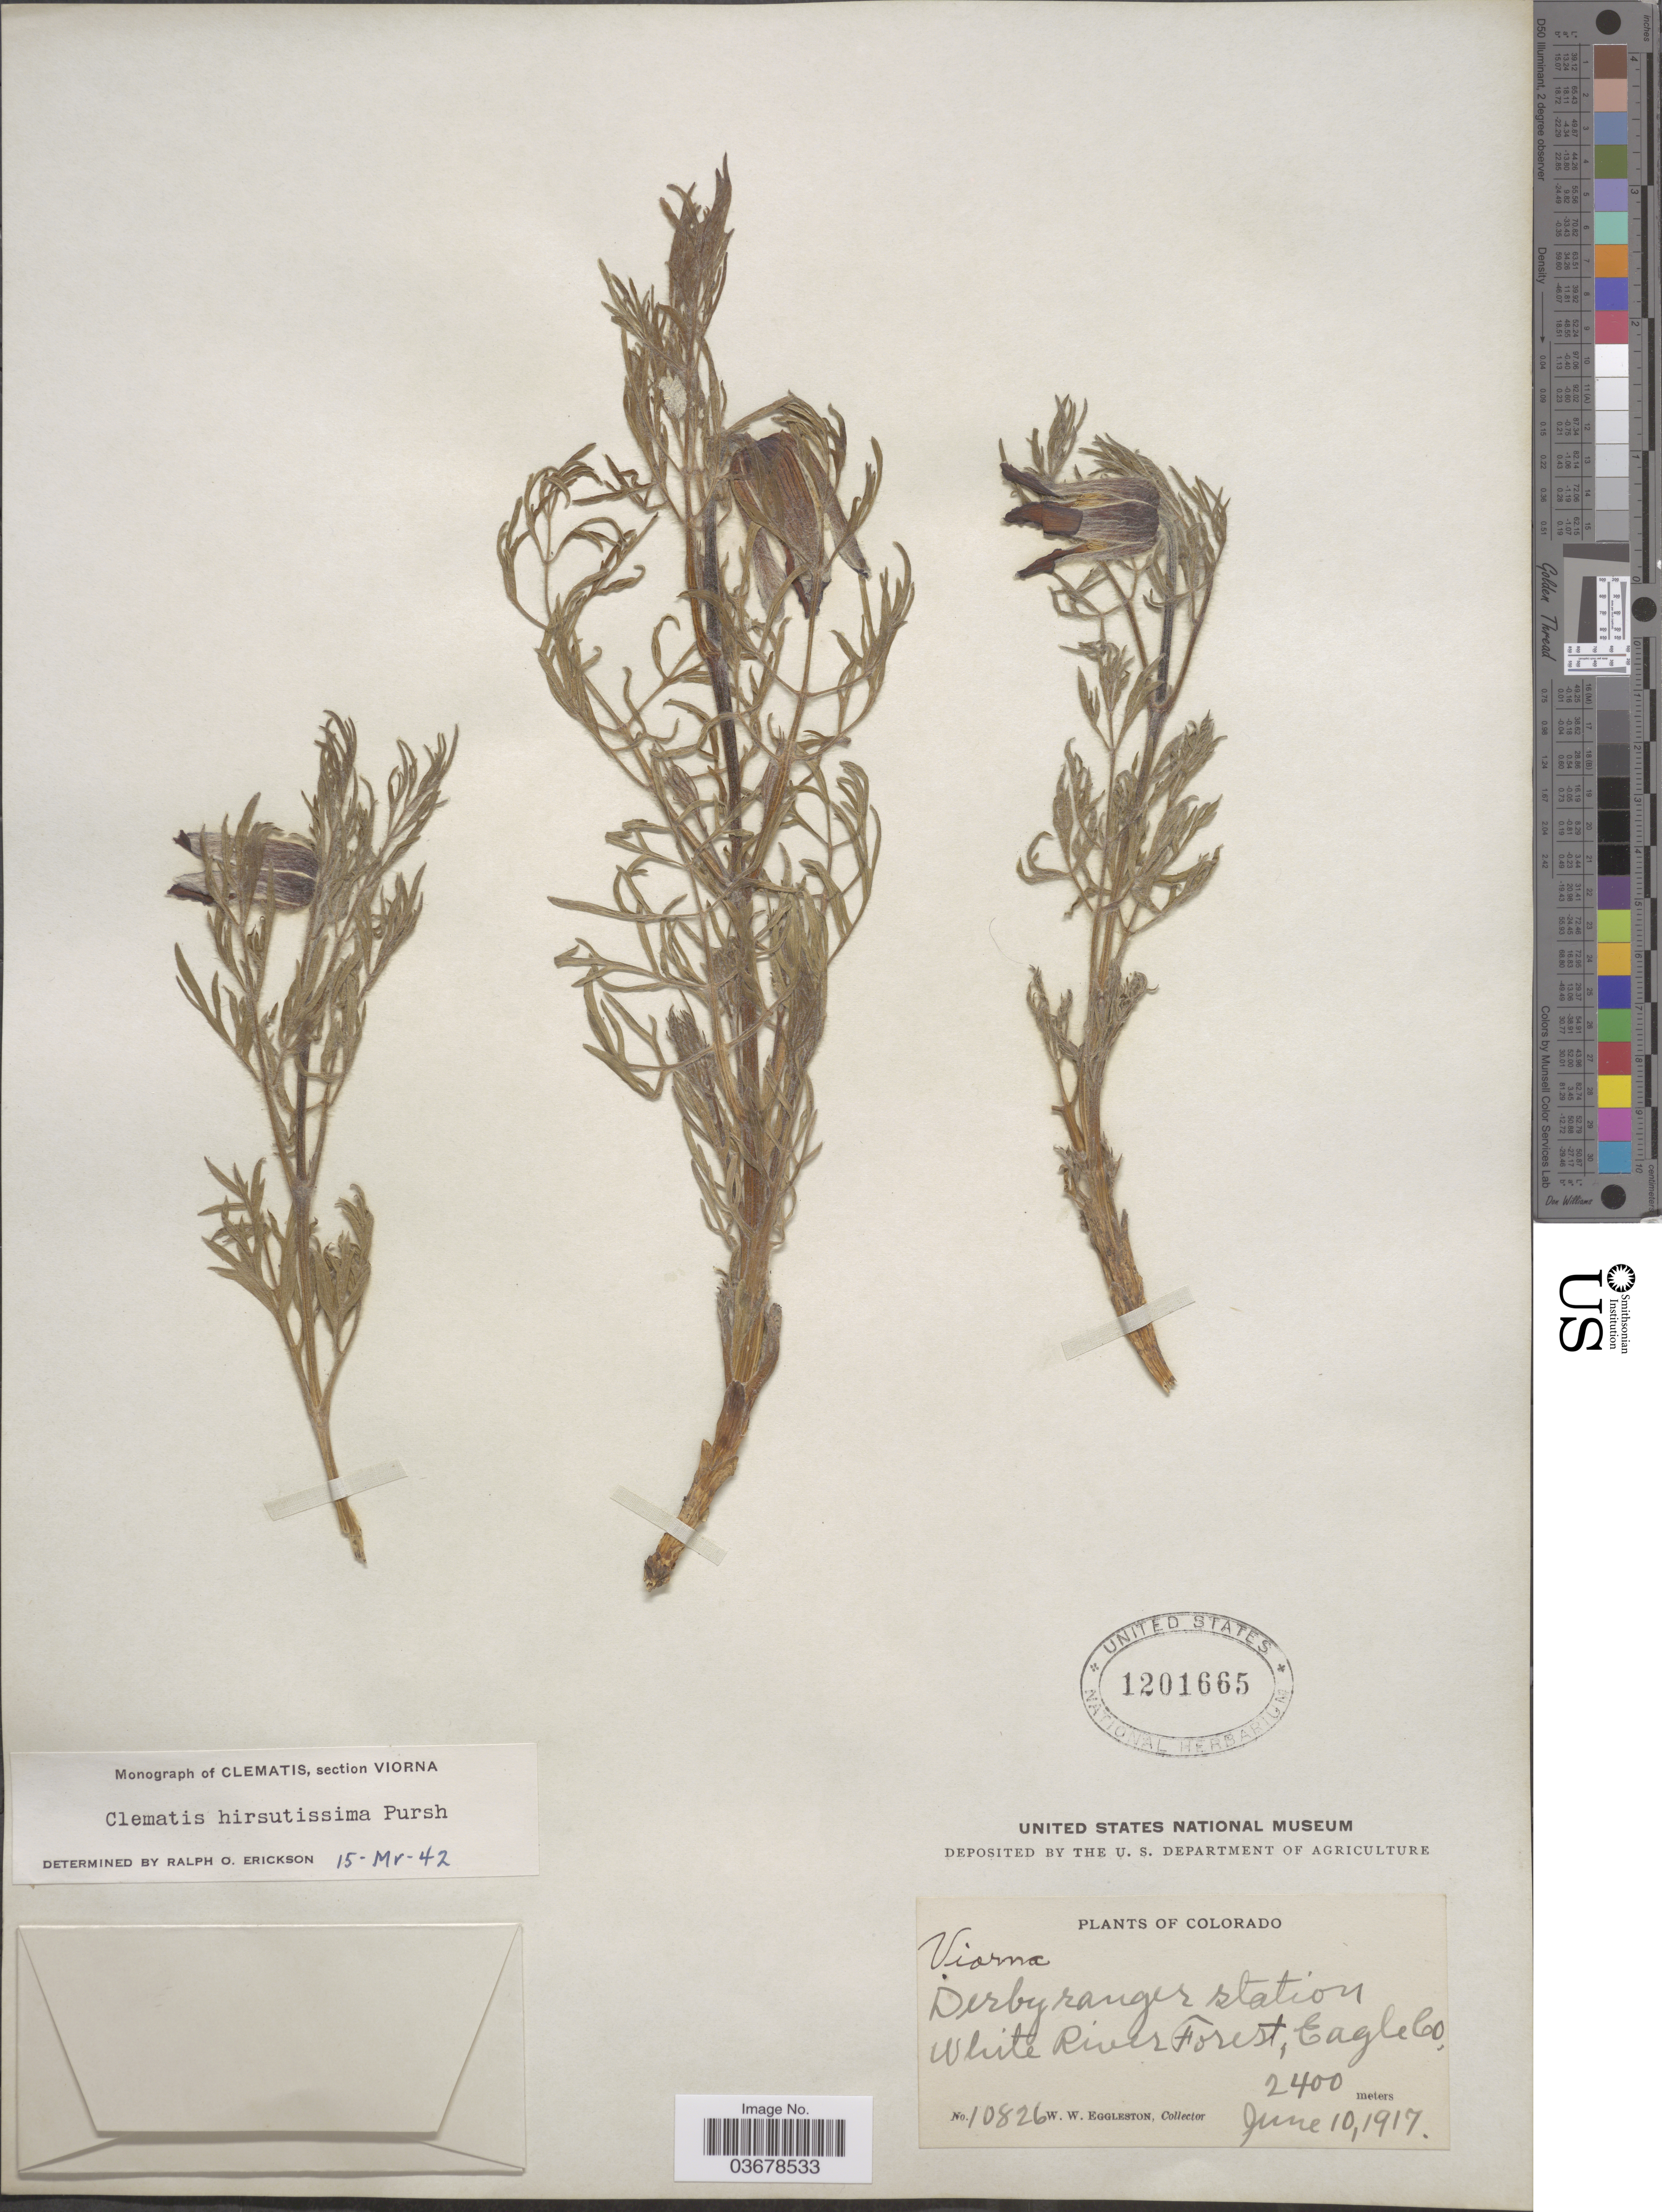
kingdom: Plantae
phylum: Tracheophyta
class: Magnoliopsida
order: Ranunculales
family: Ranunculaceae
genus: Clematis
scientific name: Clematis viorna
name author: L.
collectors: W. W. Eggleston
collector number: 10826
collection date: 1917-06-10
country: United States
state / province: Colorado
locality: Derby ranger station. White River Forest, Eagle Co.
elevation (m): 2400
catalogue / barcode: US 1201665